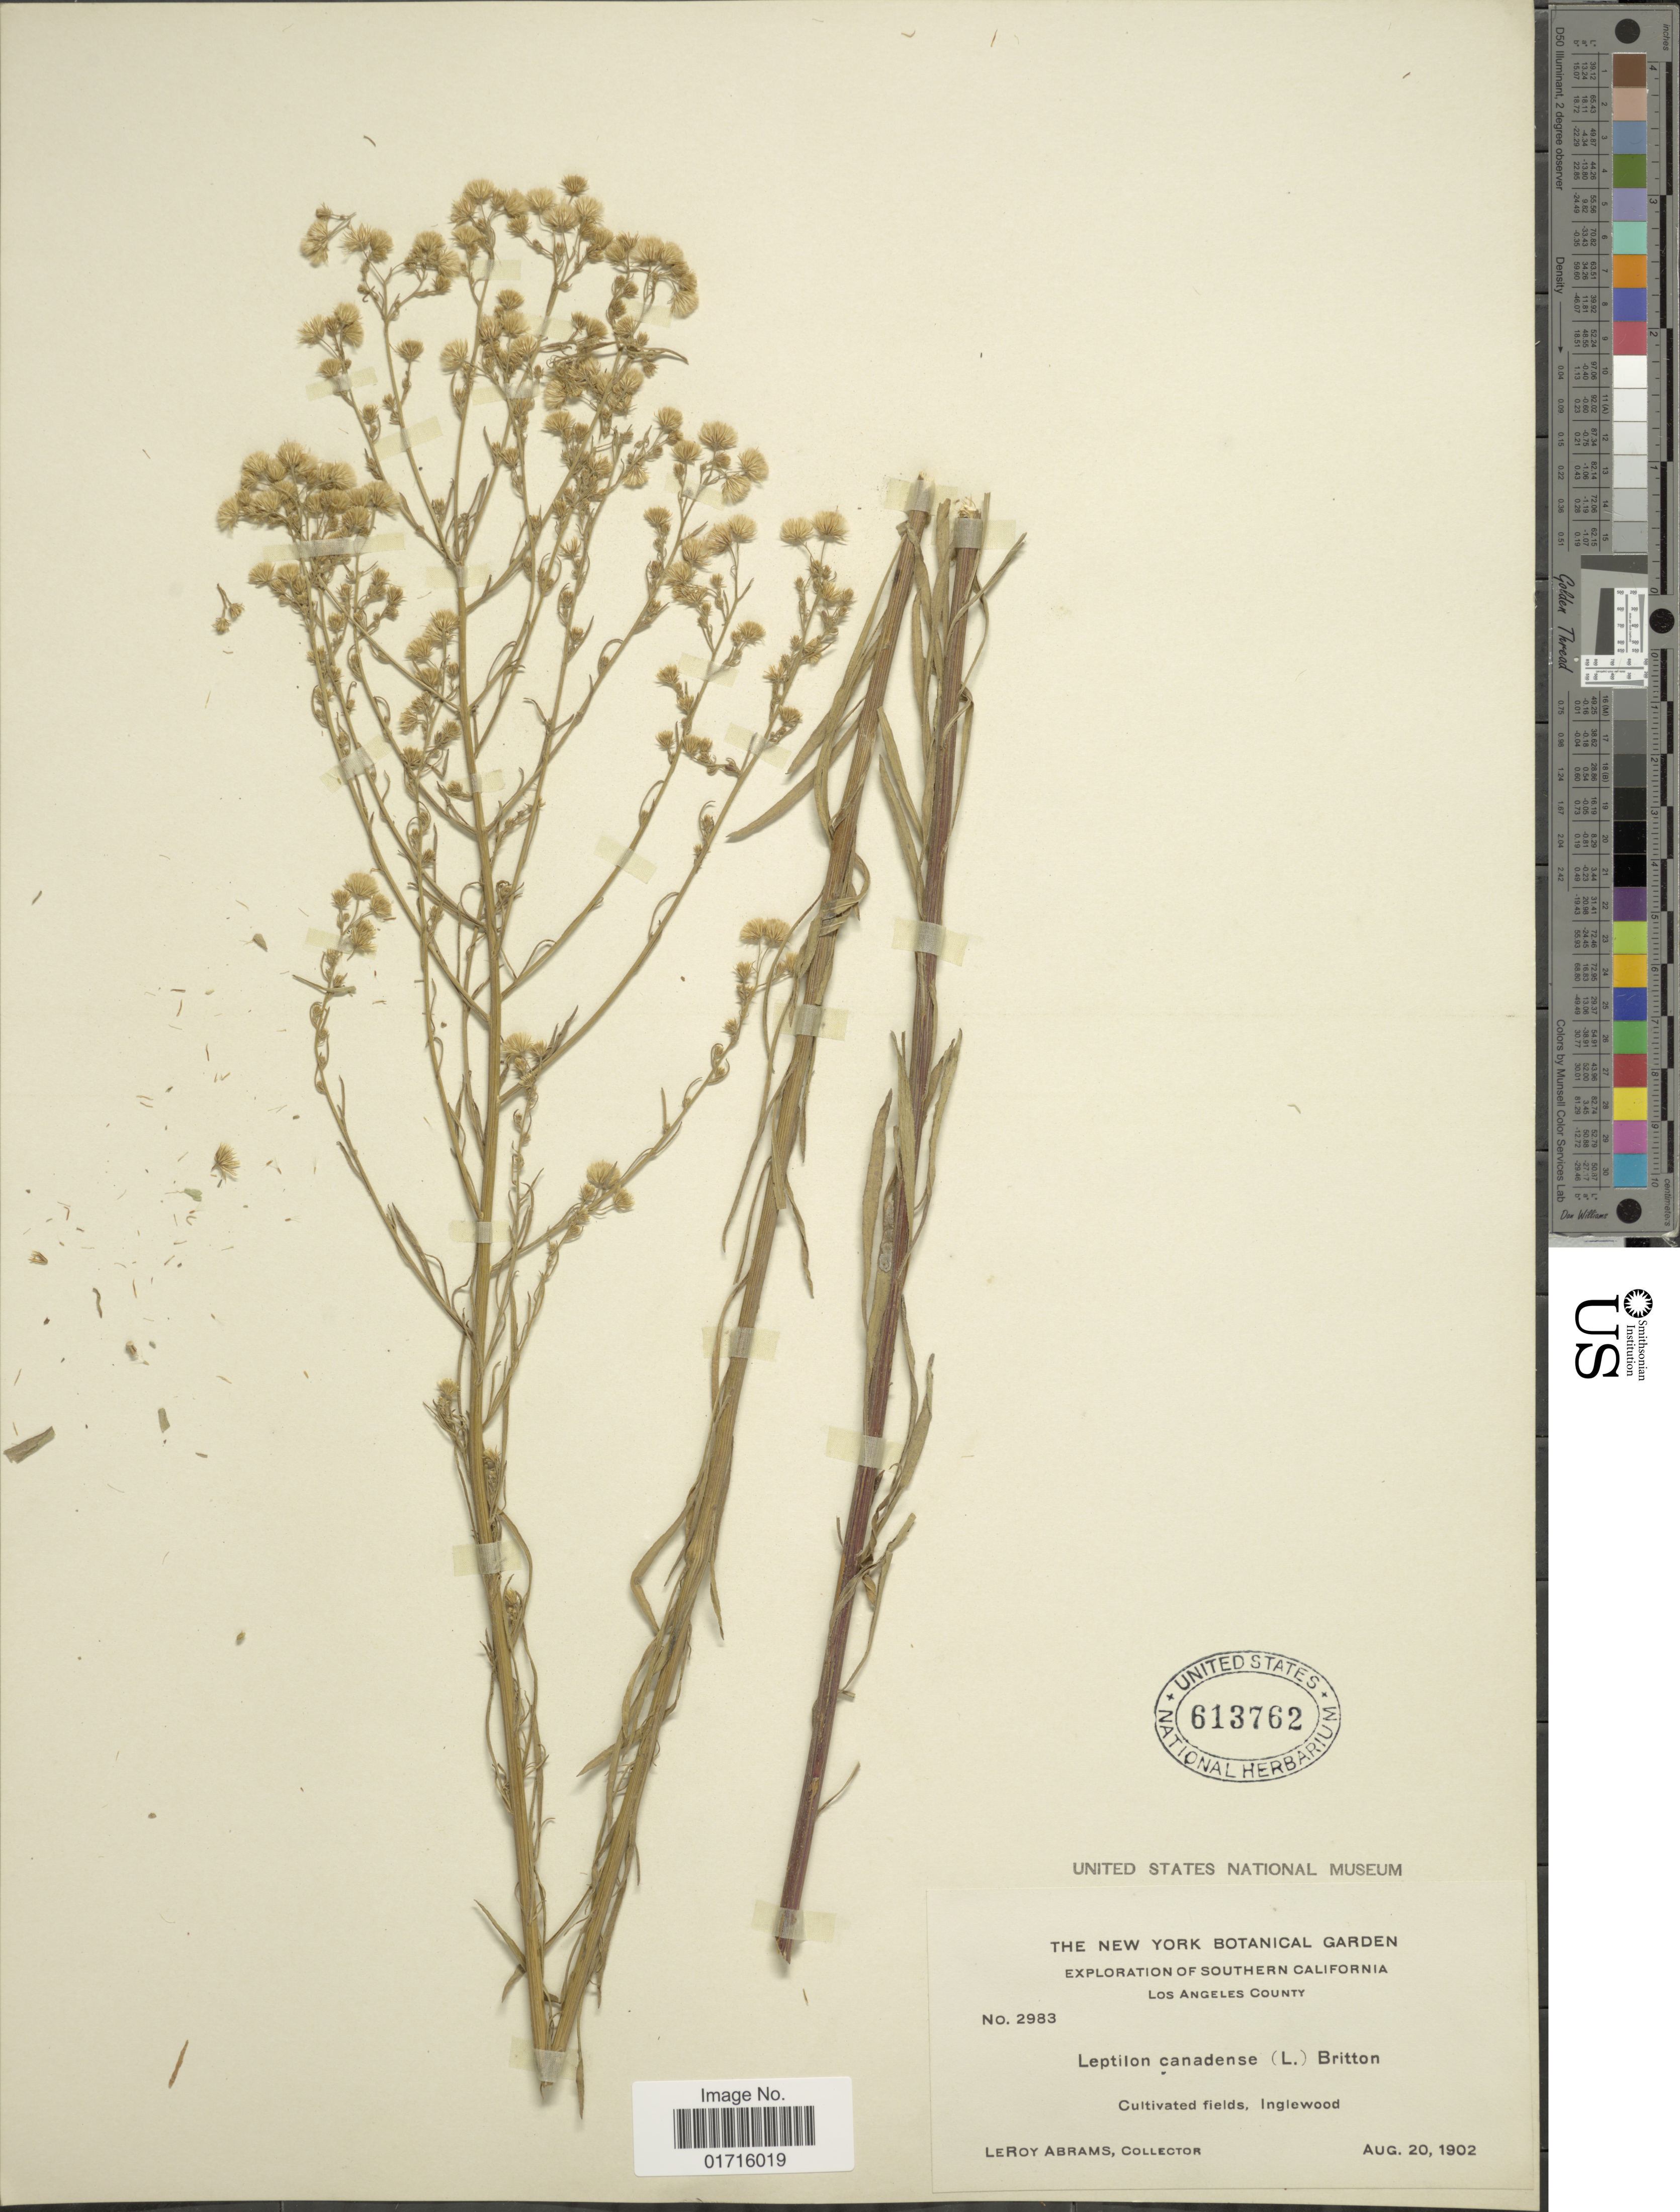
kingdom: Plantae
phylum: Tracheophyta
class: Magnoliopsida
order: Asterales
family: Asteraceae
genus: Conyza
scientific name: Conyza canadensis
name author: (L.) Cronq.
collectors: L. Abrams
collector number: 2983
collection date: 1902-08-20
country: United States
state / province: California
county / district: Los Angeles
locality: Southern California, Los Angeles County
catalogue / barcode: US 613762